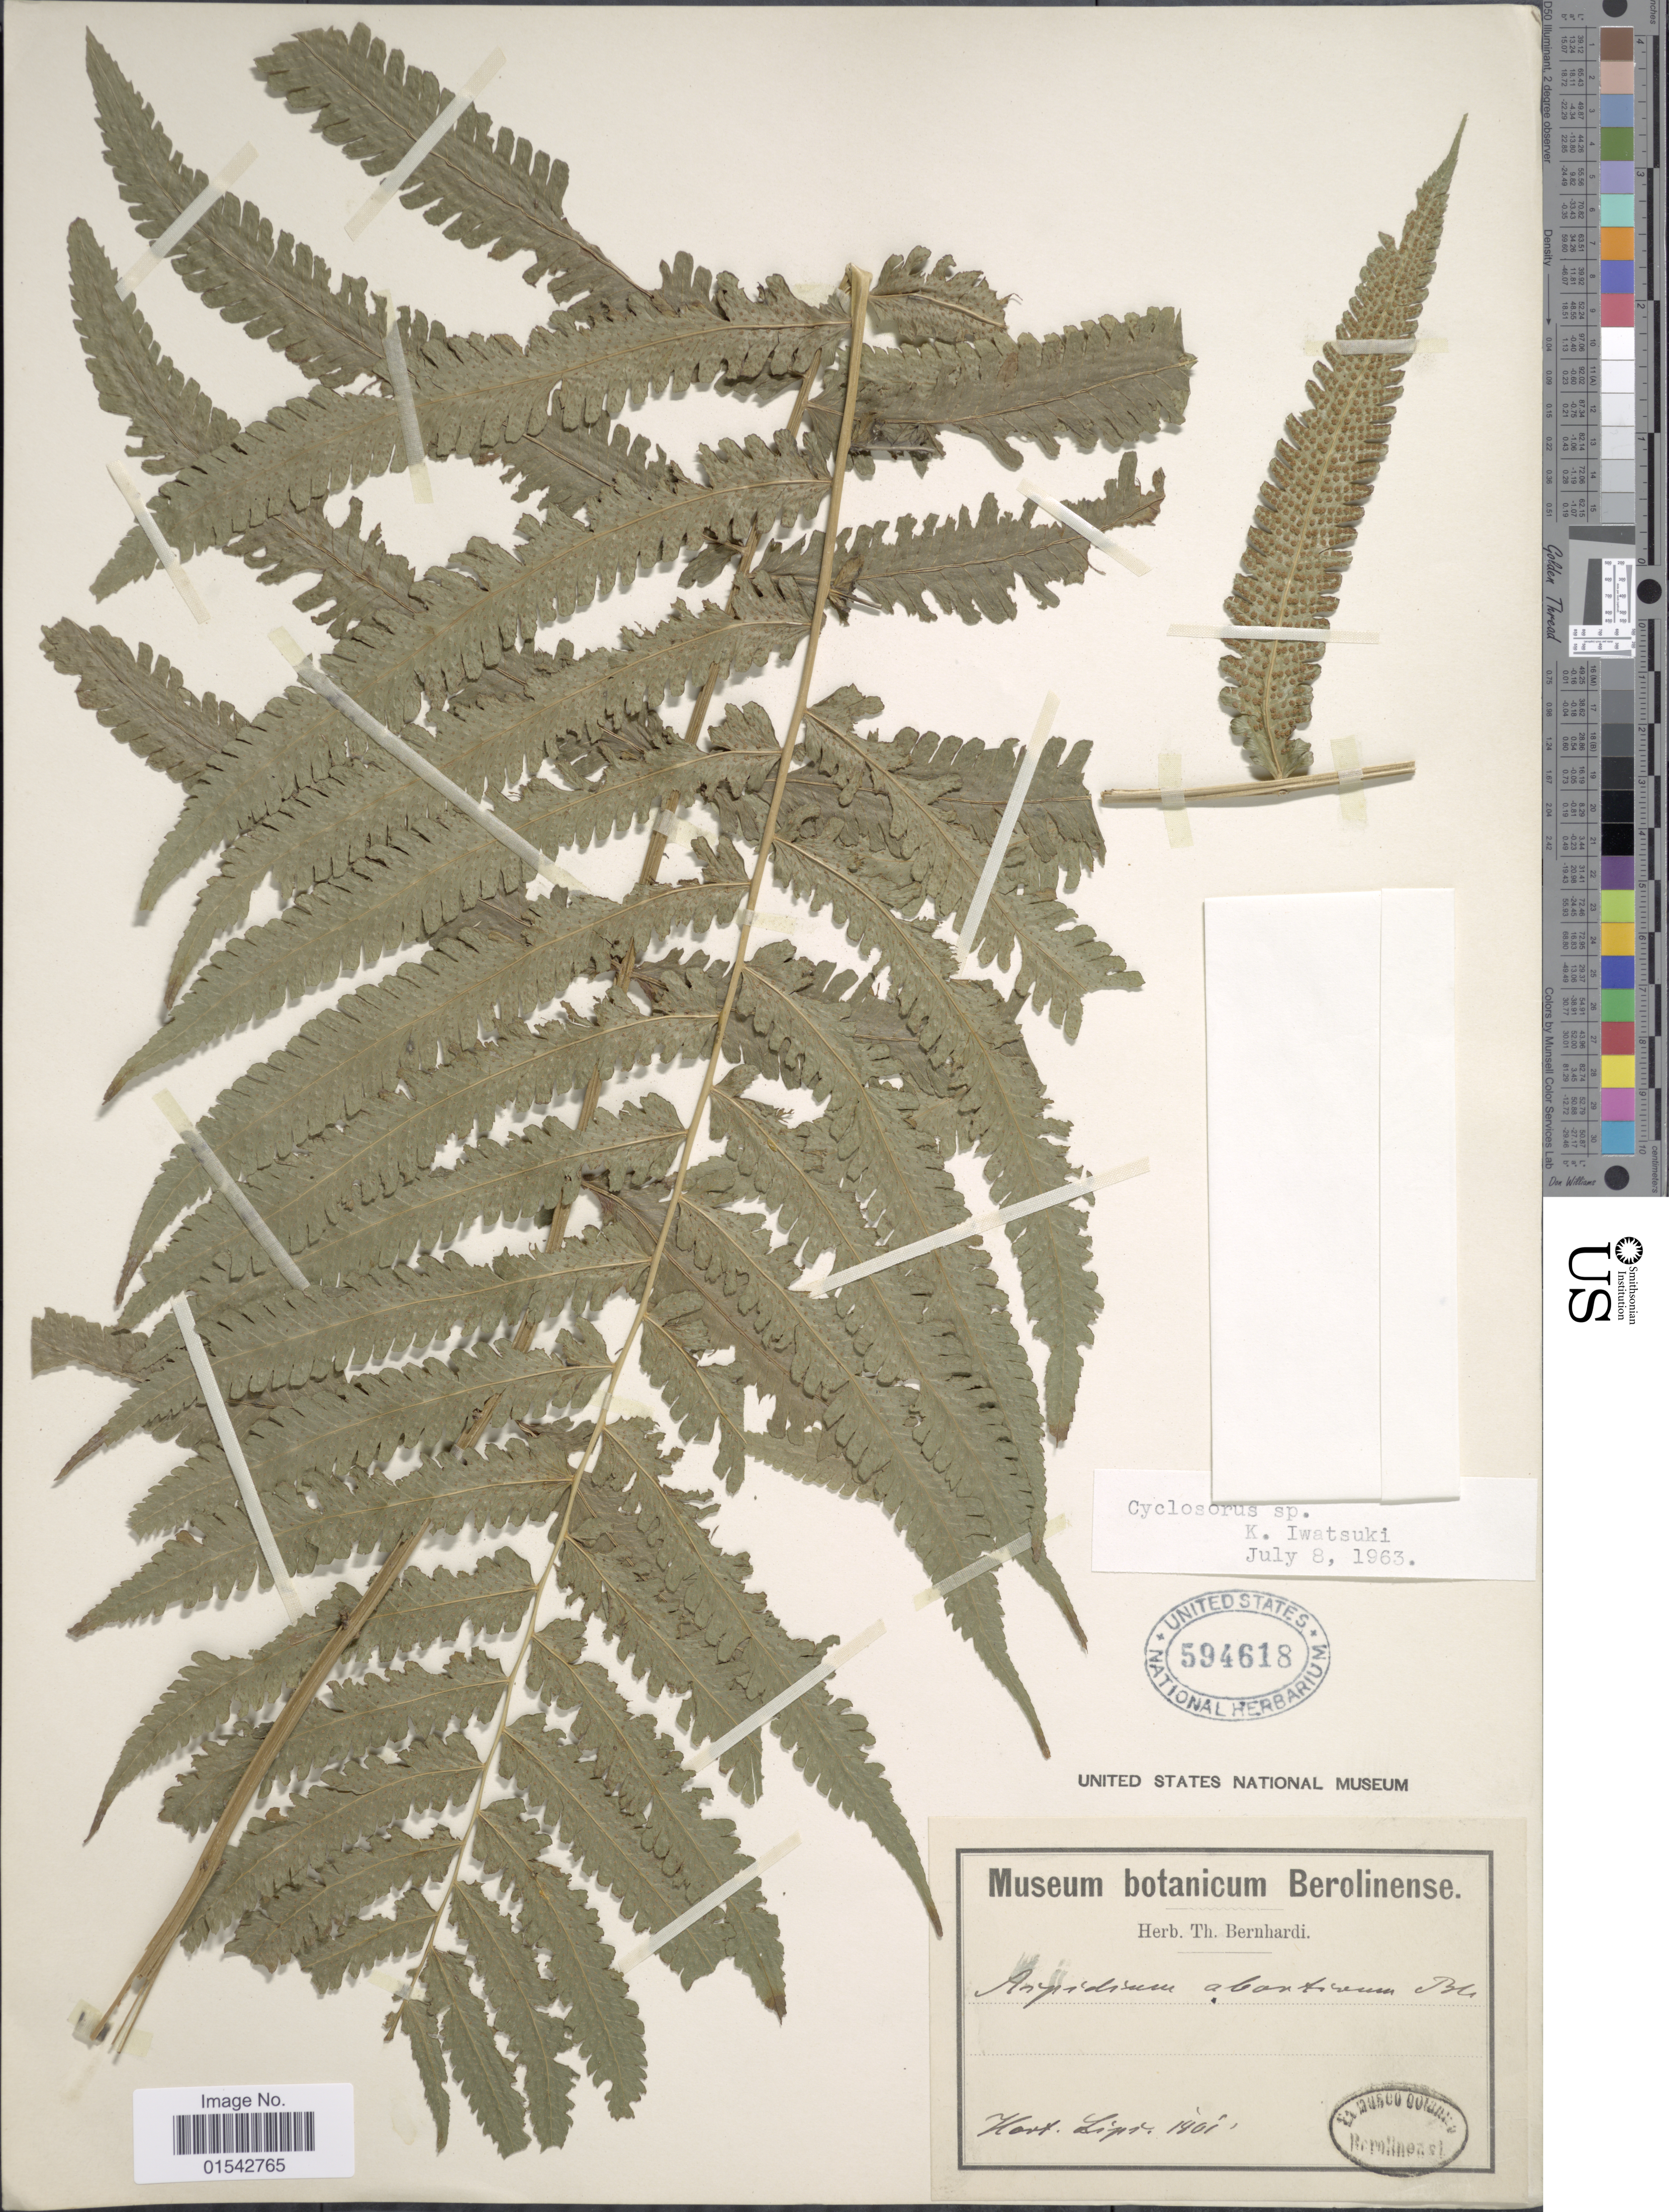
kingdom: Plantae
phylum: Tracheophyta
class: Polypodiopsida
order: Polypodiales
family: Thelypteridaceae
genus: Cyclosorus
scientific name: Cyclosorus sp.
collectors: ex herb. Bernhardi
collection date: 1901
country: Germany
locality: Hort. Lips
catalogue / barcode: US 594618